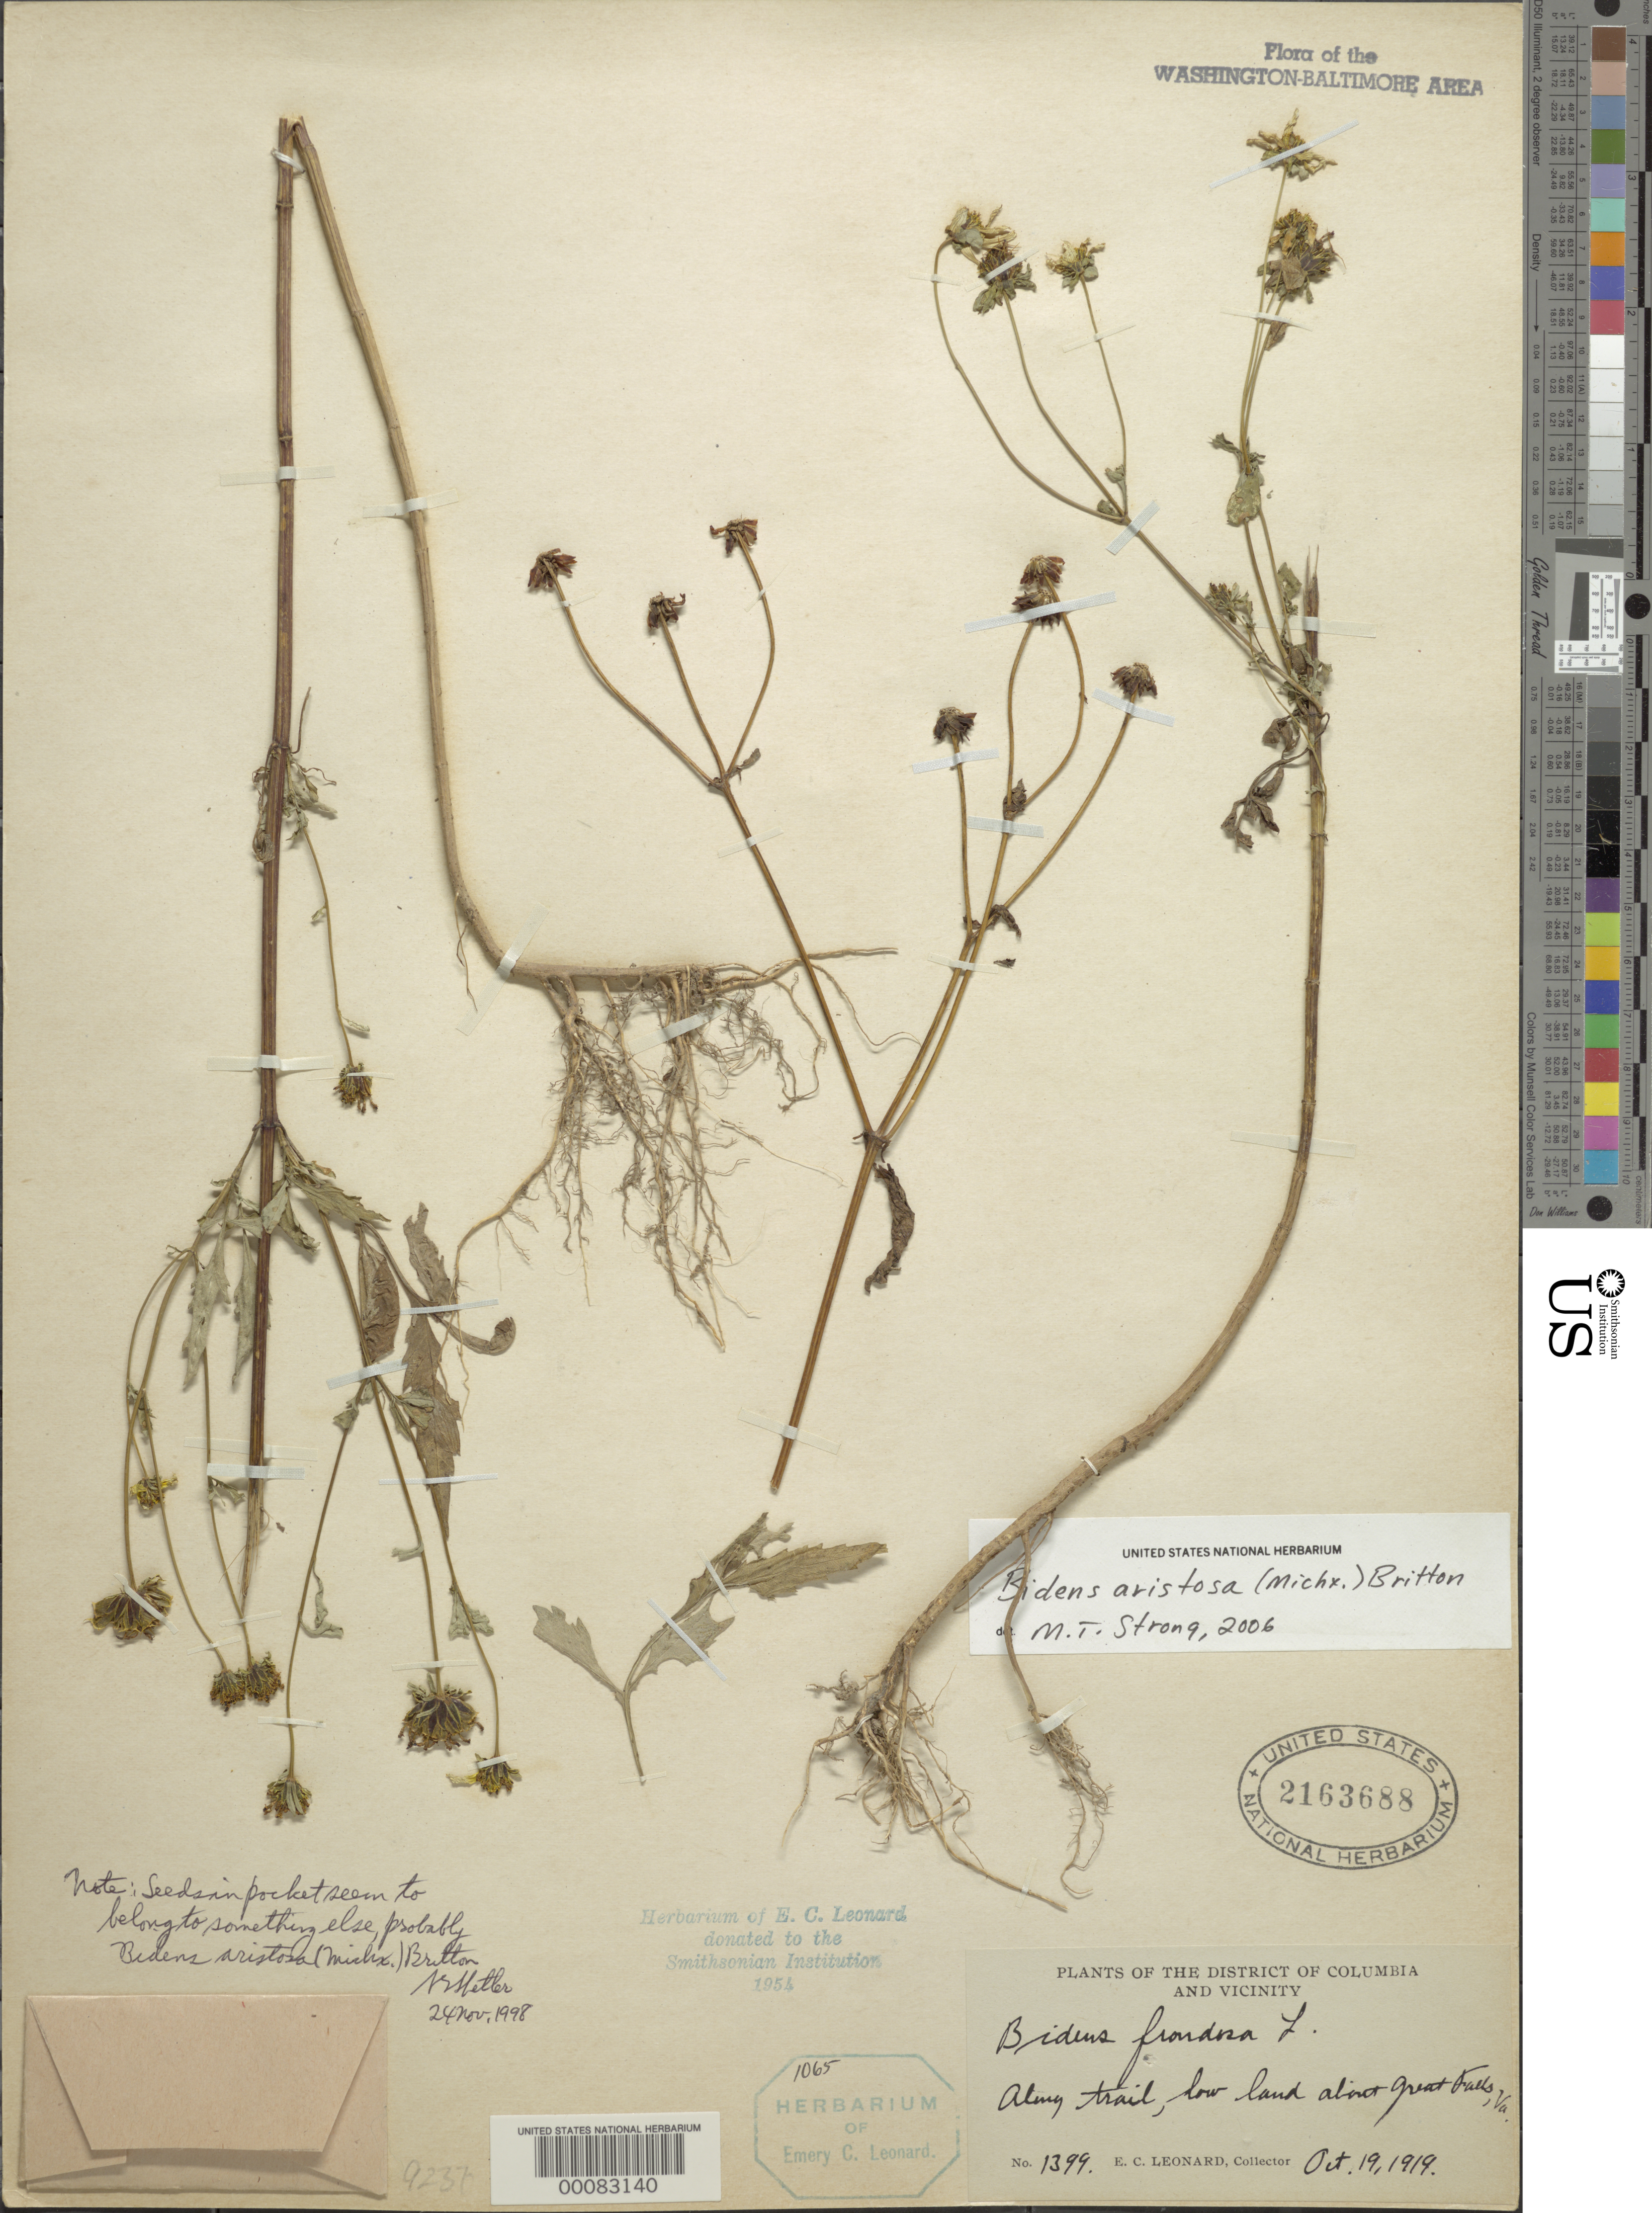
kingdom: Plantae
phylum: Tracheophyta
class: Magnoliopsida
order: Asterales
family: Asteraceae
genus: Bidens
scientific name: Bidens frondosa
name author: L.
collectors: E. C. Leonard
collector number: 1399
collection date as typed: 19 Oct 1919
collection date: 1919-10-19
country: United States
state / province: Virginia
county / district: Fairfax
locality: Great Falls C. & O. Canal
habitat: Low land trail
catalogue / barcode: US 2163688